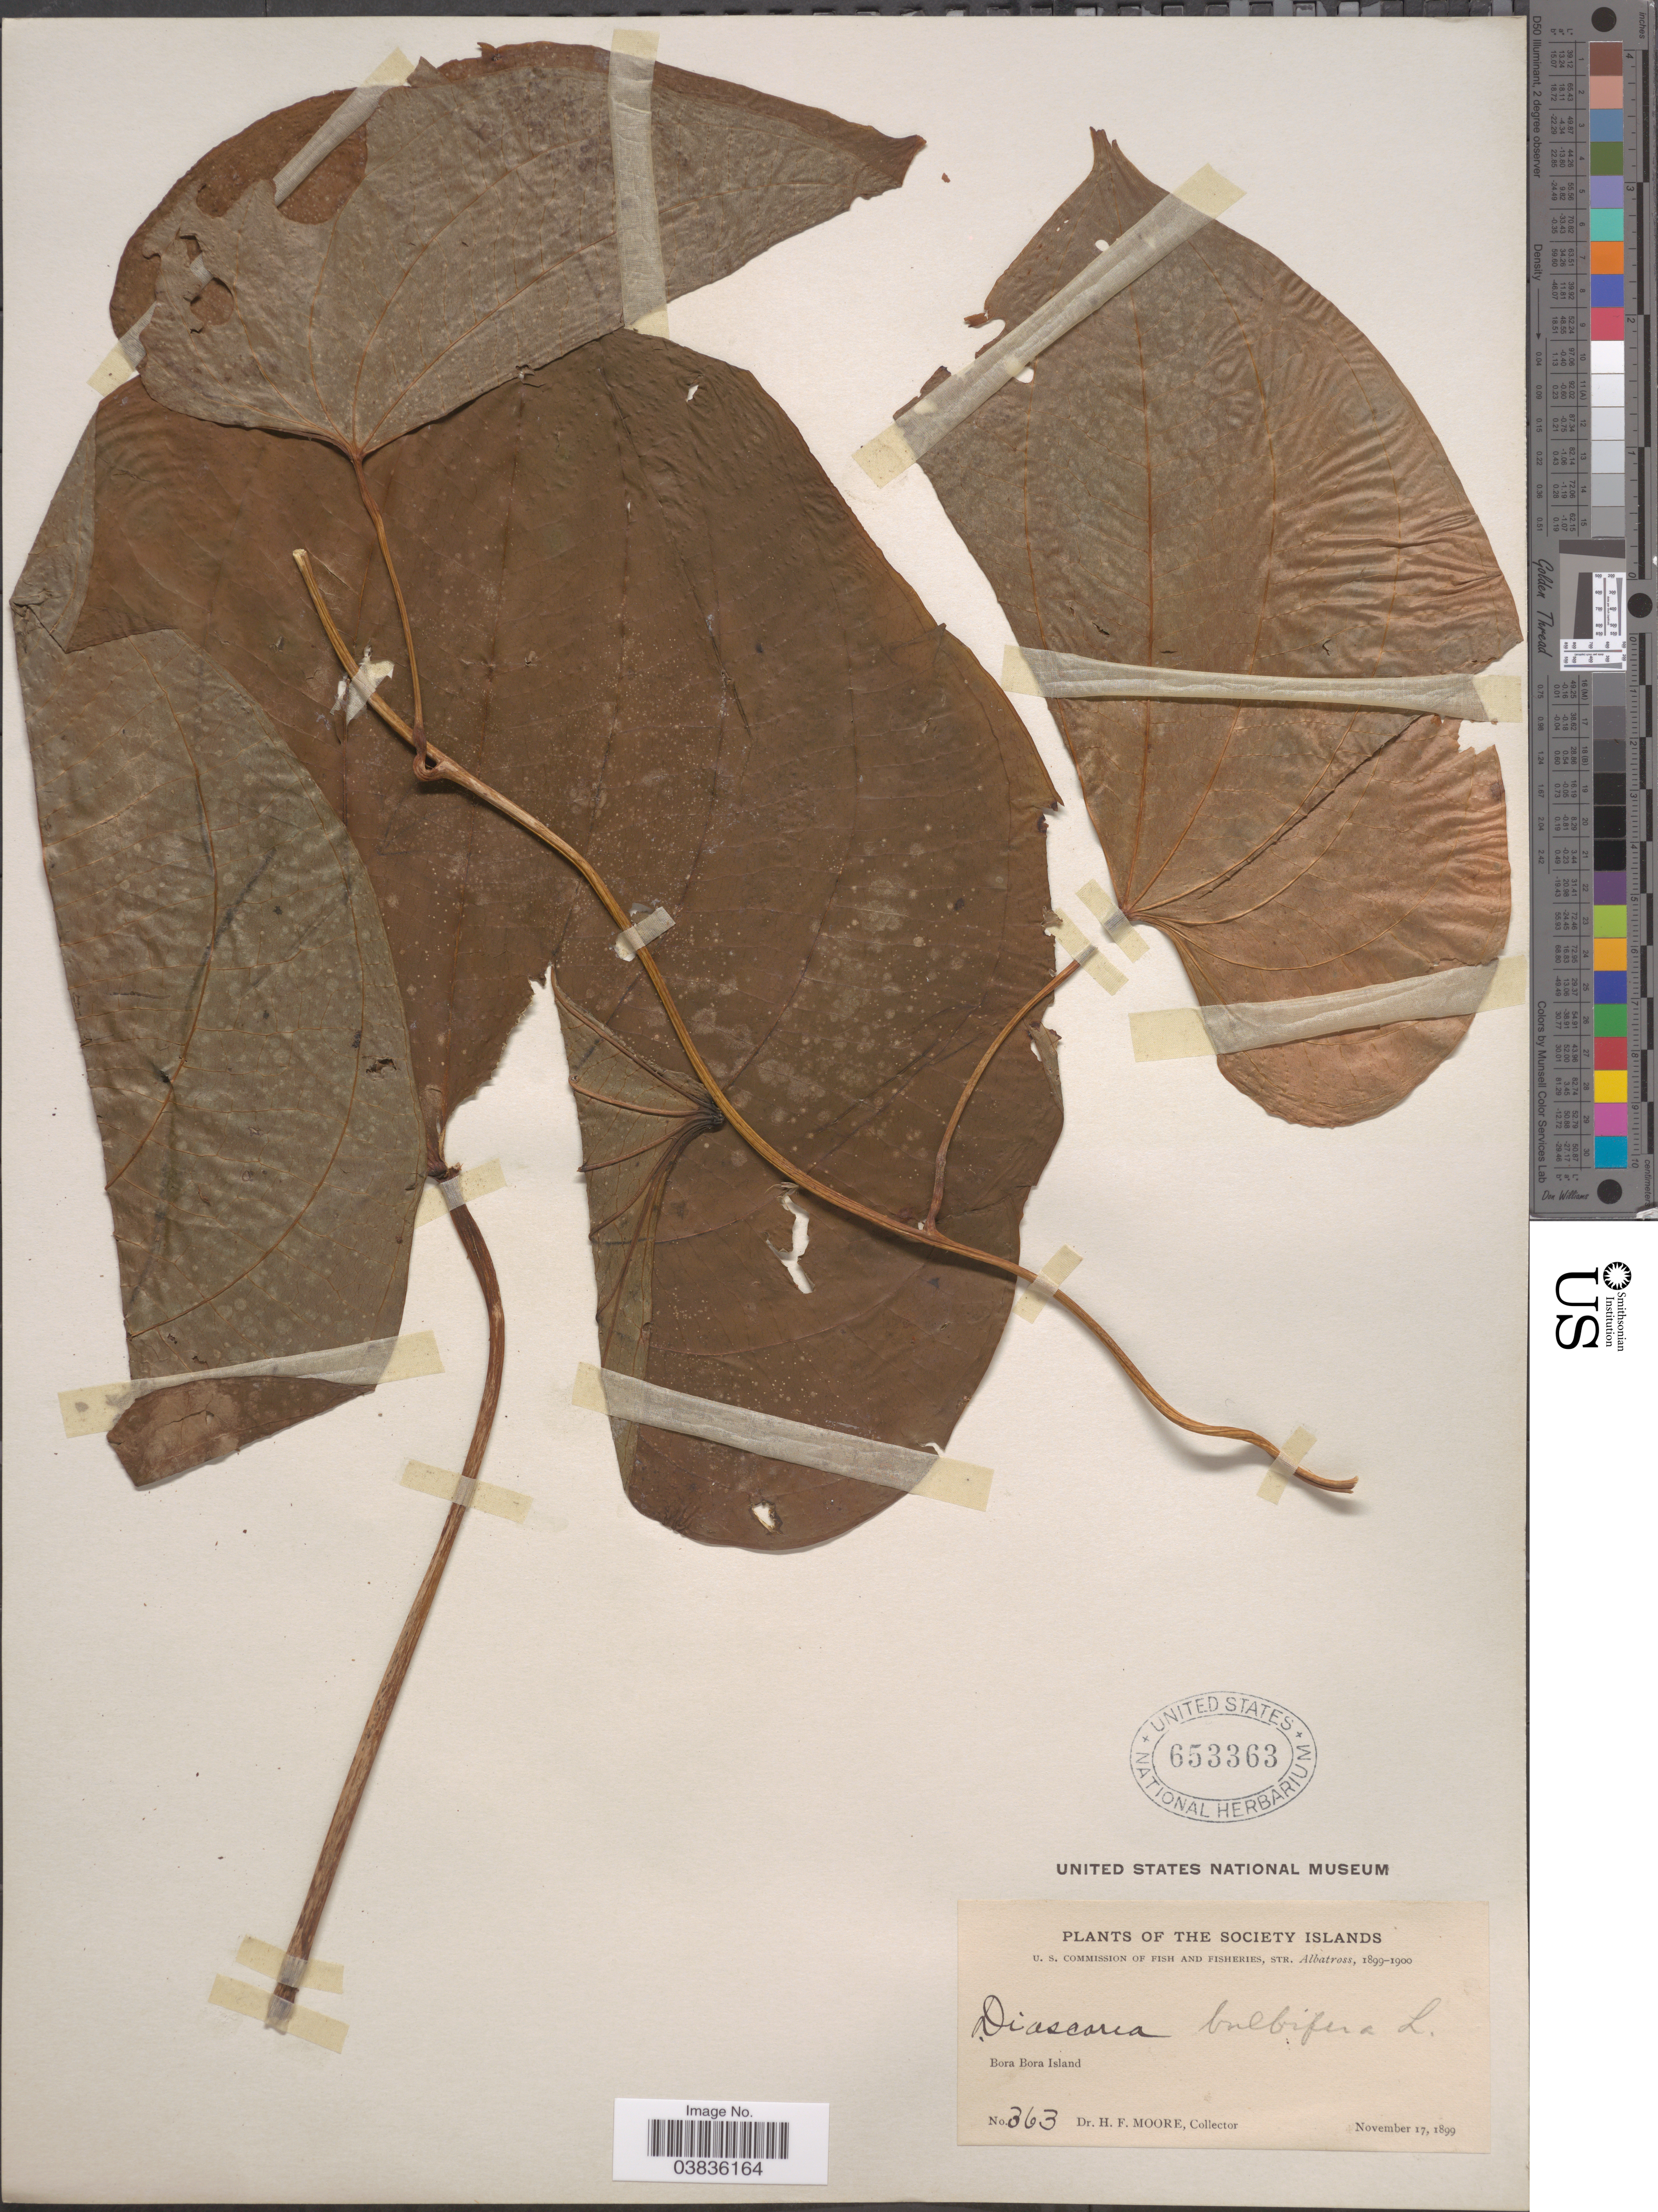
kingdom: Plantae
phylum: Tracheophyta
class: Liliopsida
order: Dioscoreales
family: Dioscoreaceae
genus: Dioscorea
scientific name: Dioscorea bulbifera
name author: L.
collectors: H. F. Moore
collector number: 363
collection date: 1899-11-17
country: French Polynesia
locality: The Society Islands. Bora Bora Island.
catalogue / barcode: US 653363